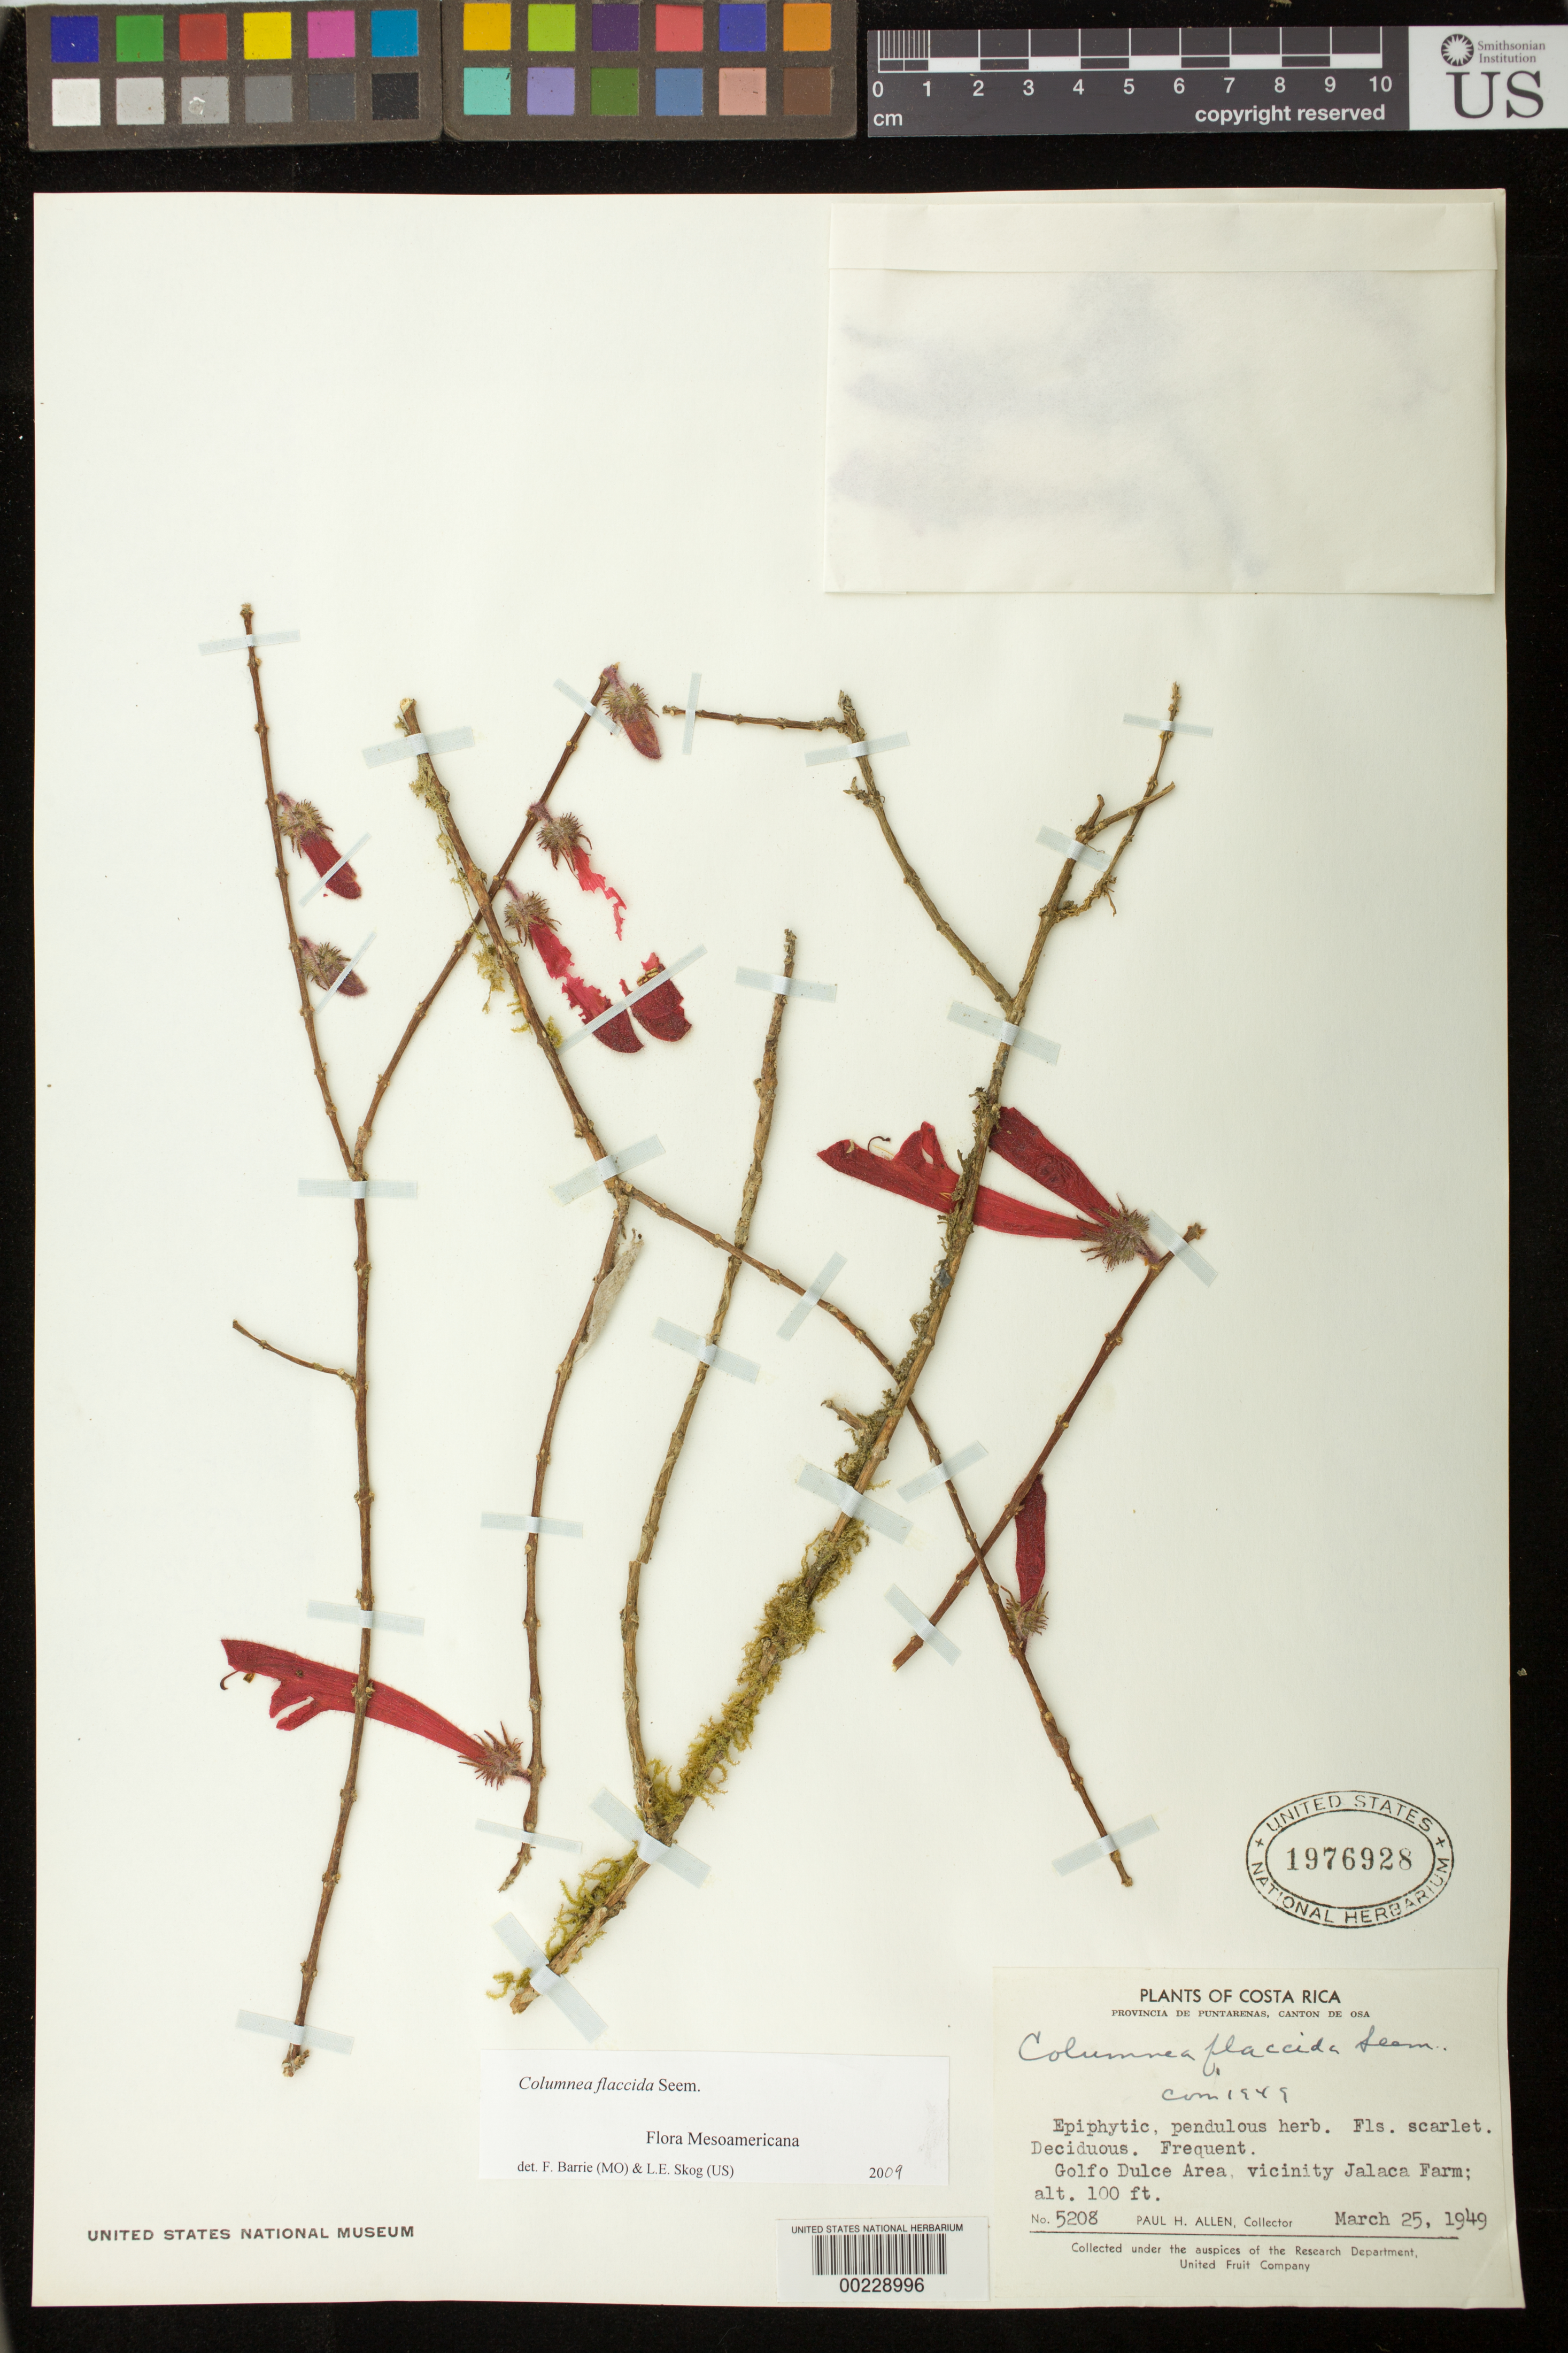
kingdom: Plantae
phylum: Tracheophyta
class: Magnoliopsida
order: Lamiales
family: Gesneriaceae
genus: Columnea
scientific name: Columnea flaccida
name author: Seem.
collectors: P. H. Allen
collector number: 5208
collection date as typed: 25 Mar 1949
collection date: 1949-03-25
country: Costa Rica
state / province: Puntarenas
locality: Canton de Osa, Golfo Dulce area, vicinity Jalaca farm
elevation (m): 30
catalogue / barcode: US 1976928